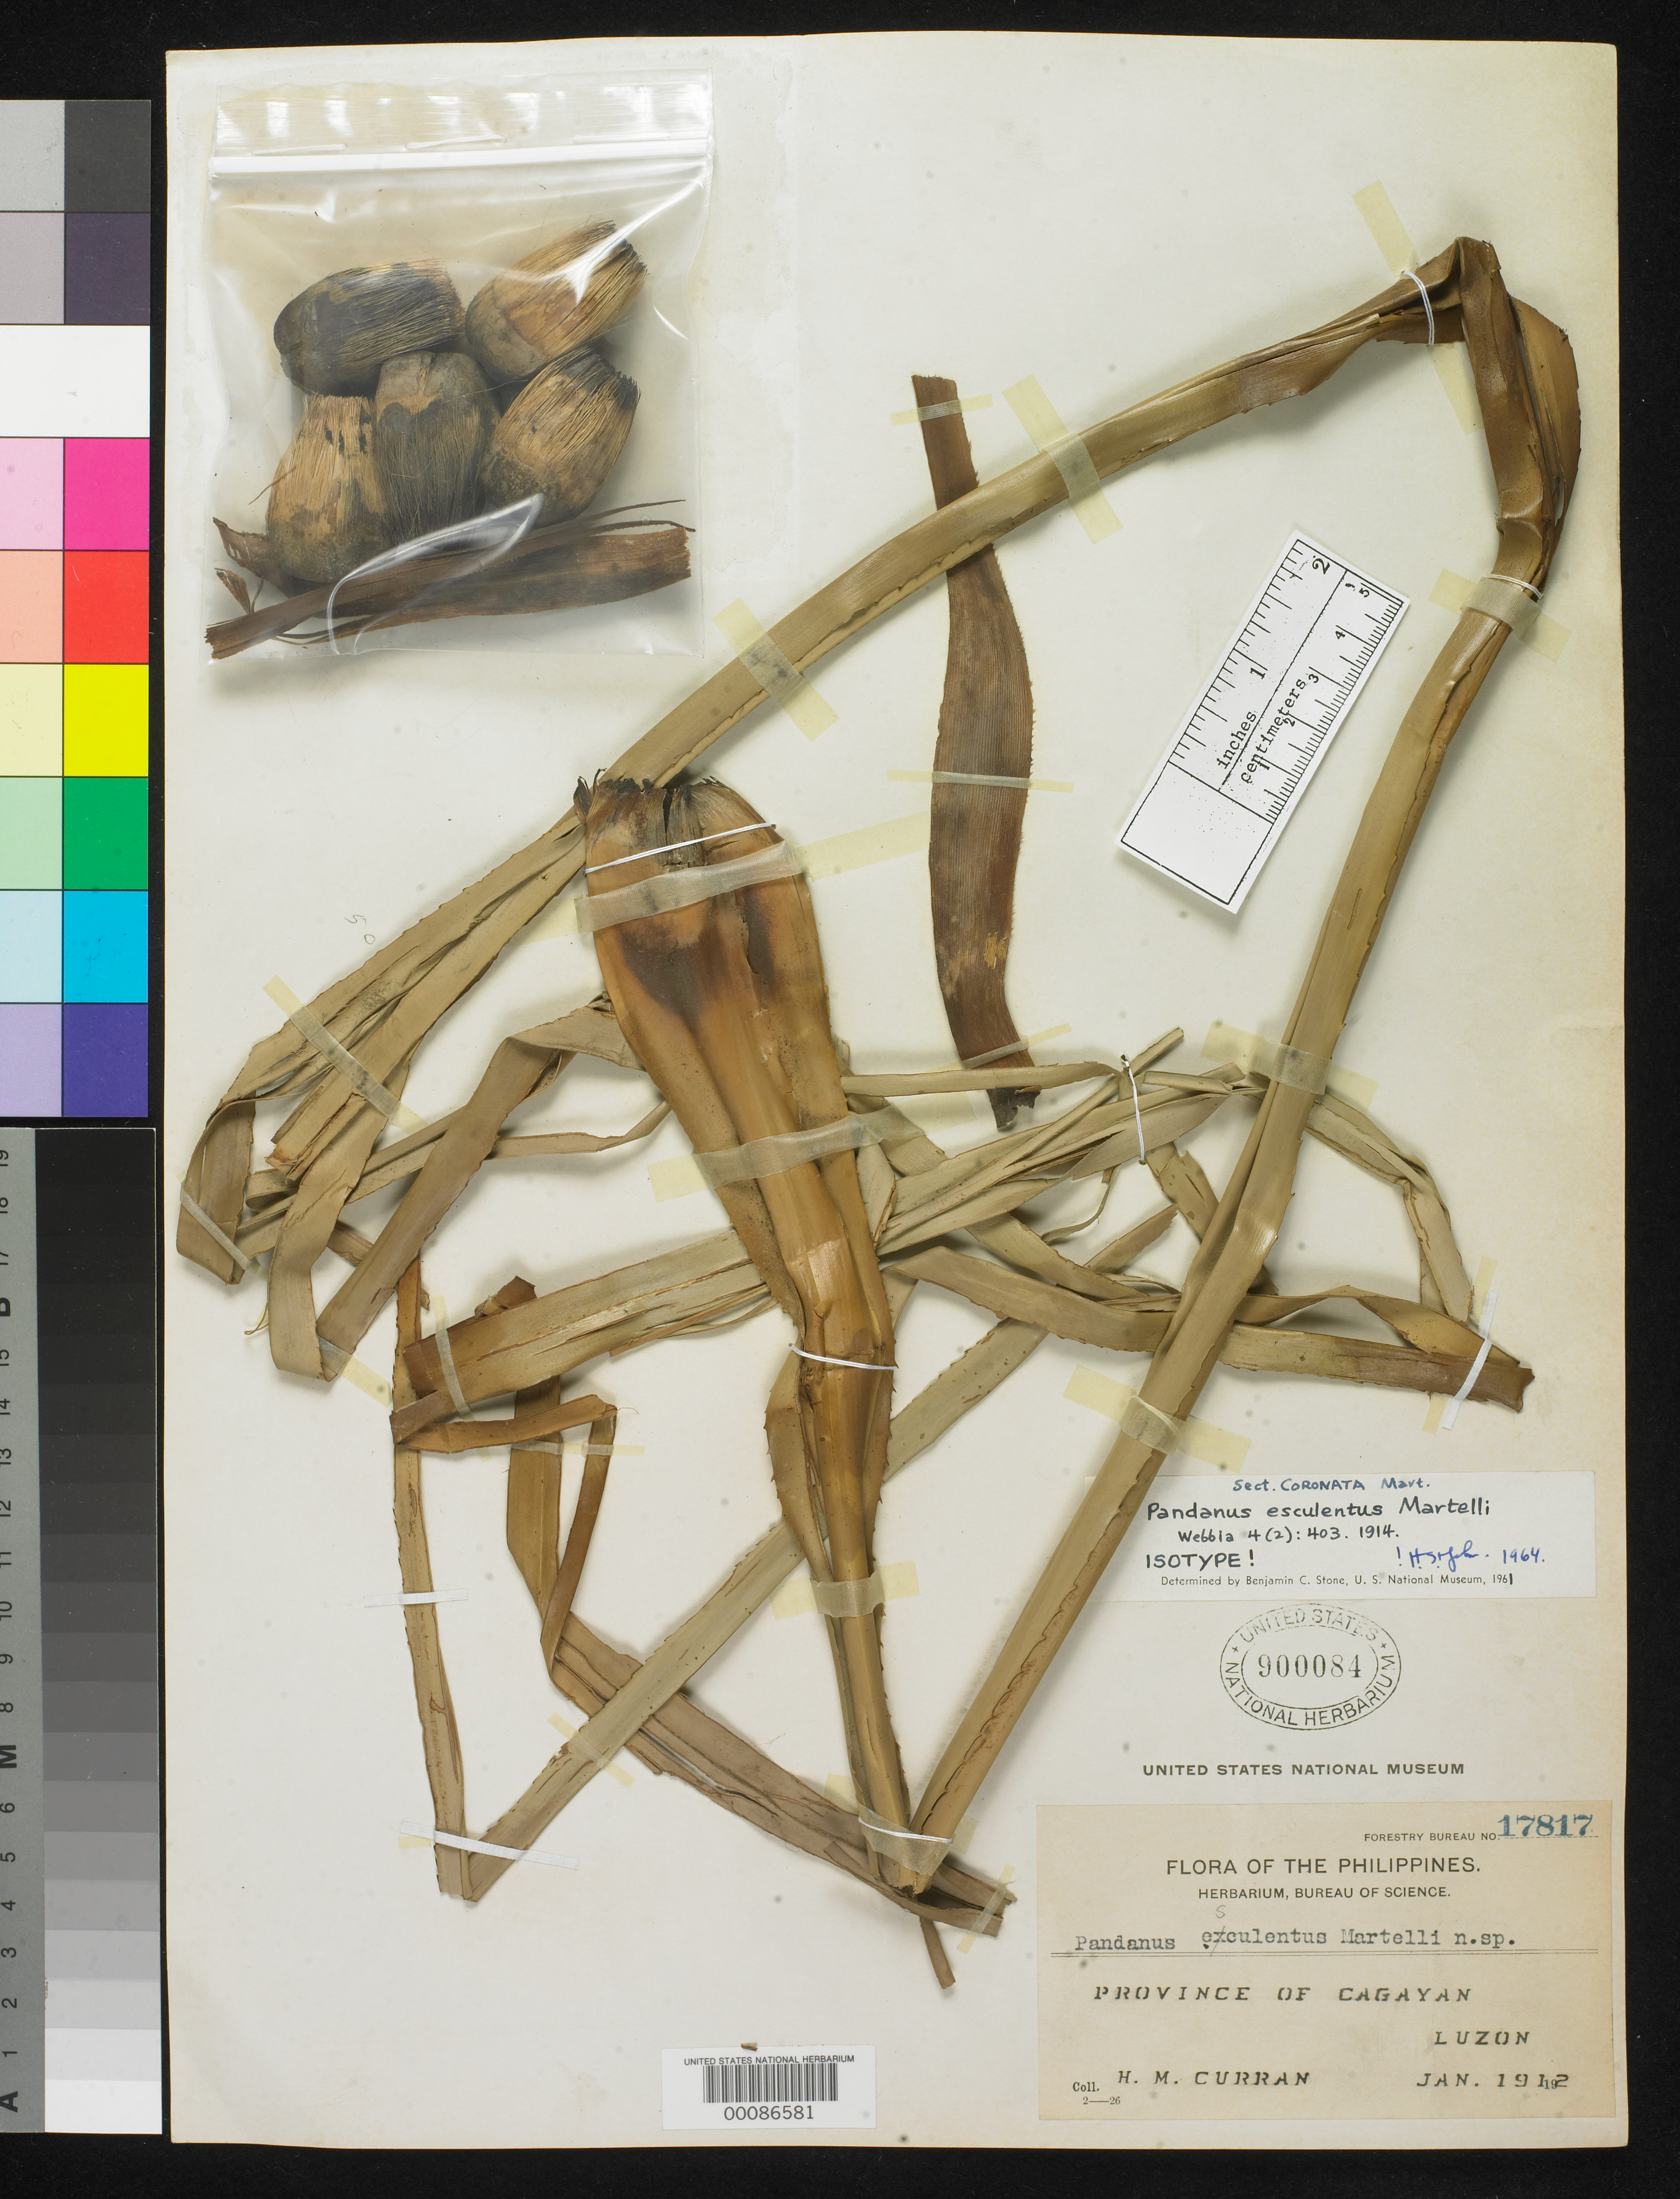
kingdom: Plantae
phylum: Tracheophyta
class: Liliopsida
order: Pandanales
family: Pandanaceae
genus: Pandanus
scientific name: Pandanus esculentus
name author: Martelli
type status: Isotype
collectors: H. M. Curran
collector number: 17817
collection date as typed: Jan 1912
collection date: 1912-01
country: Philippines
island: Luzon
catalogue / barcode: US 900084